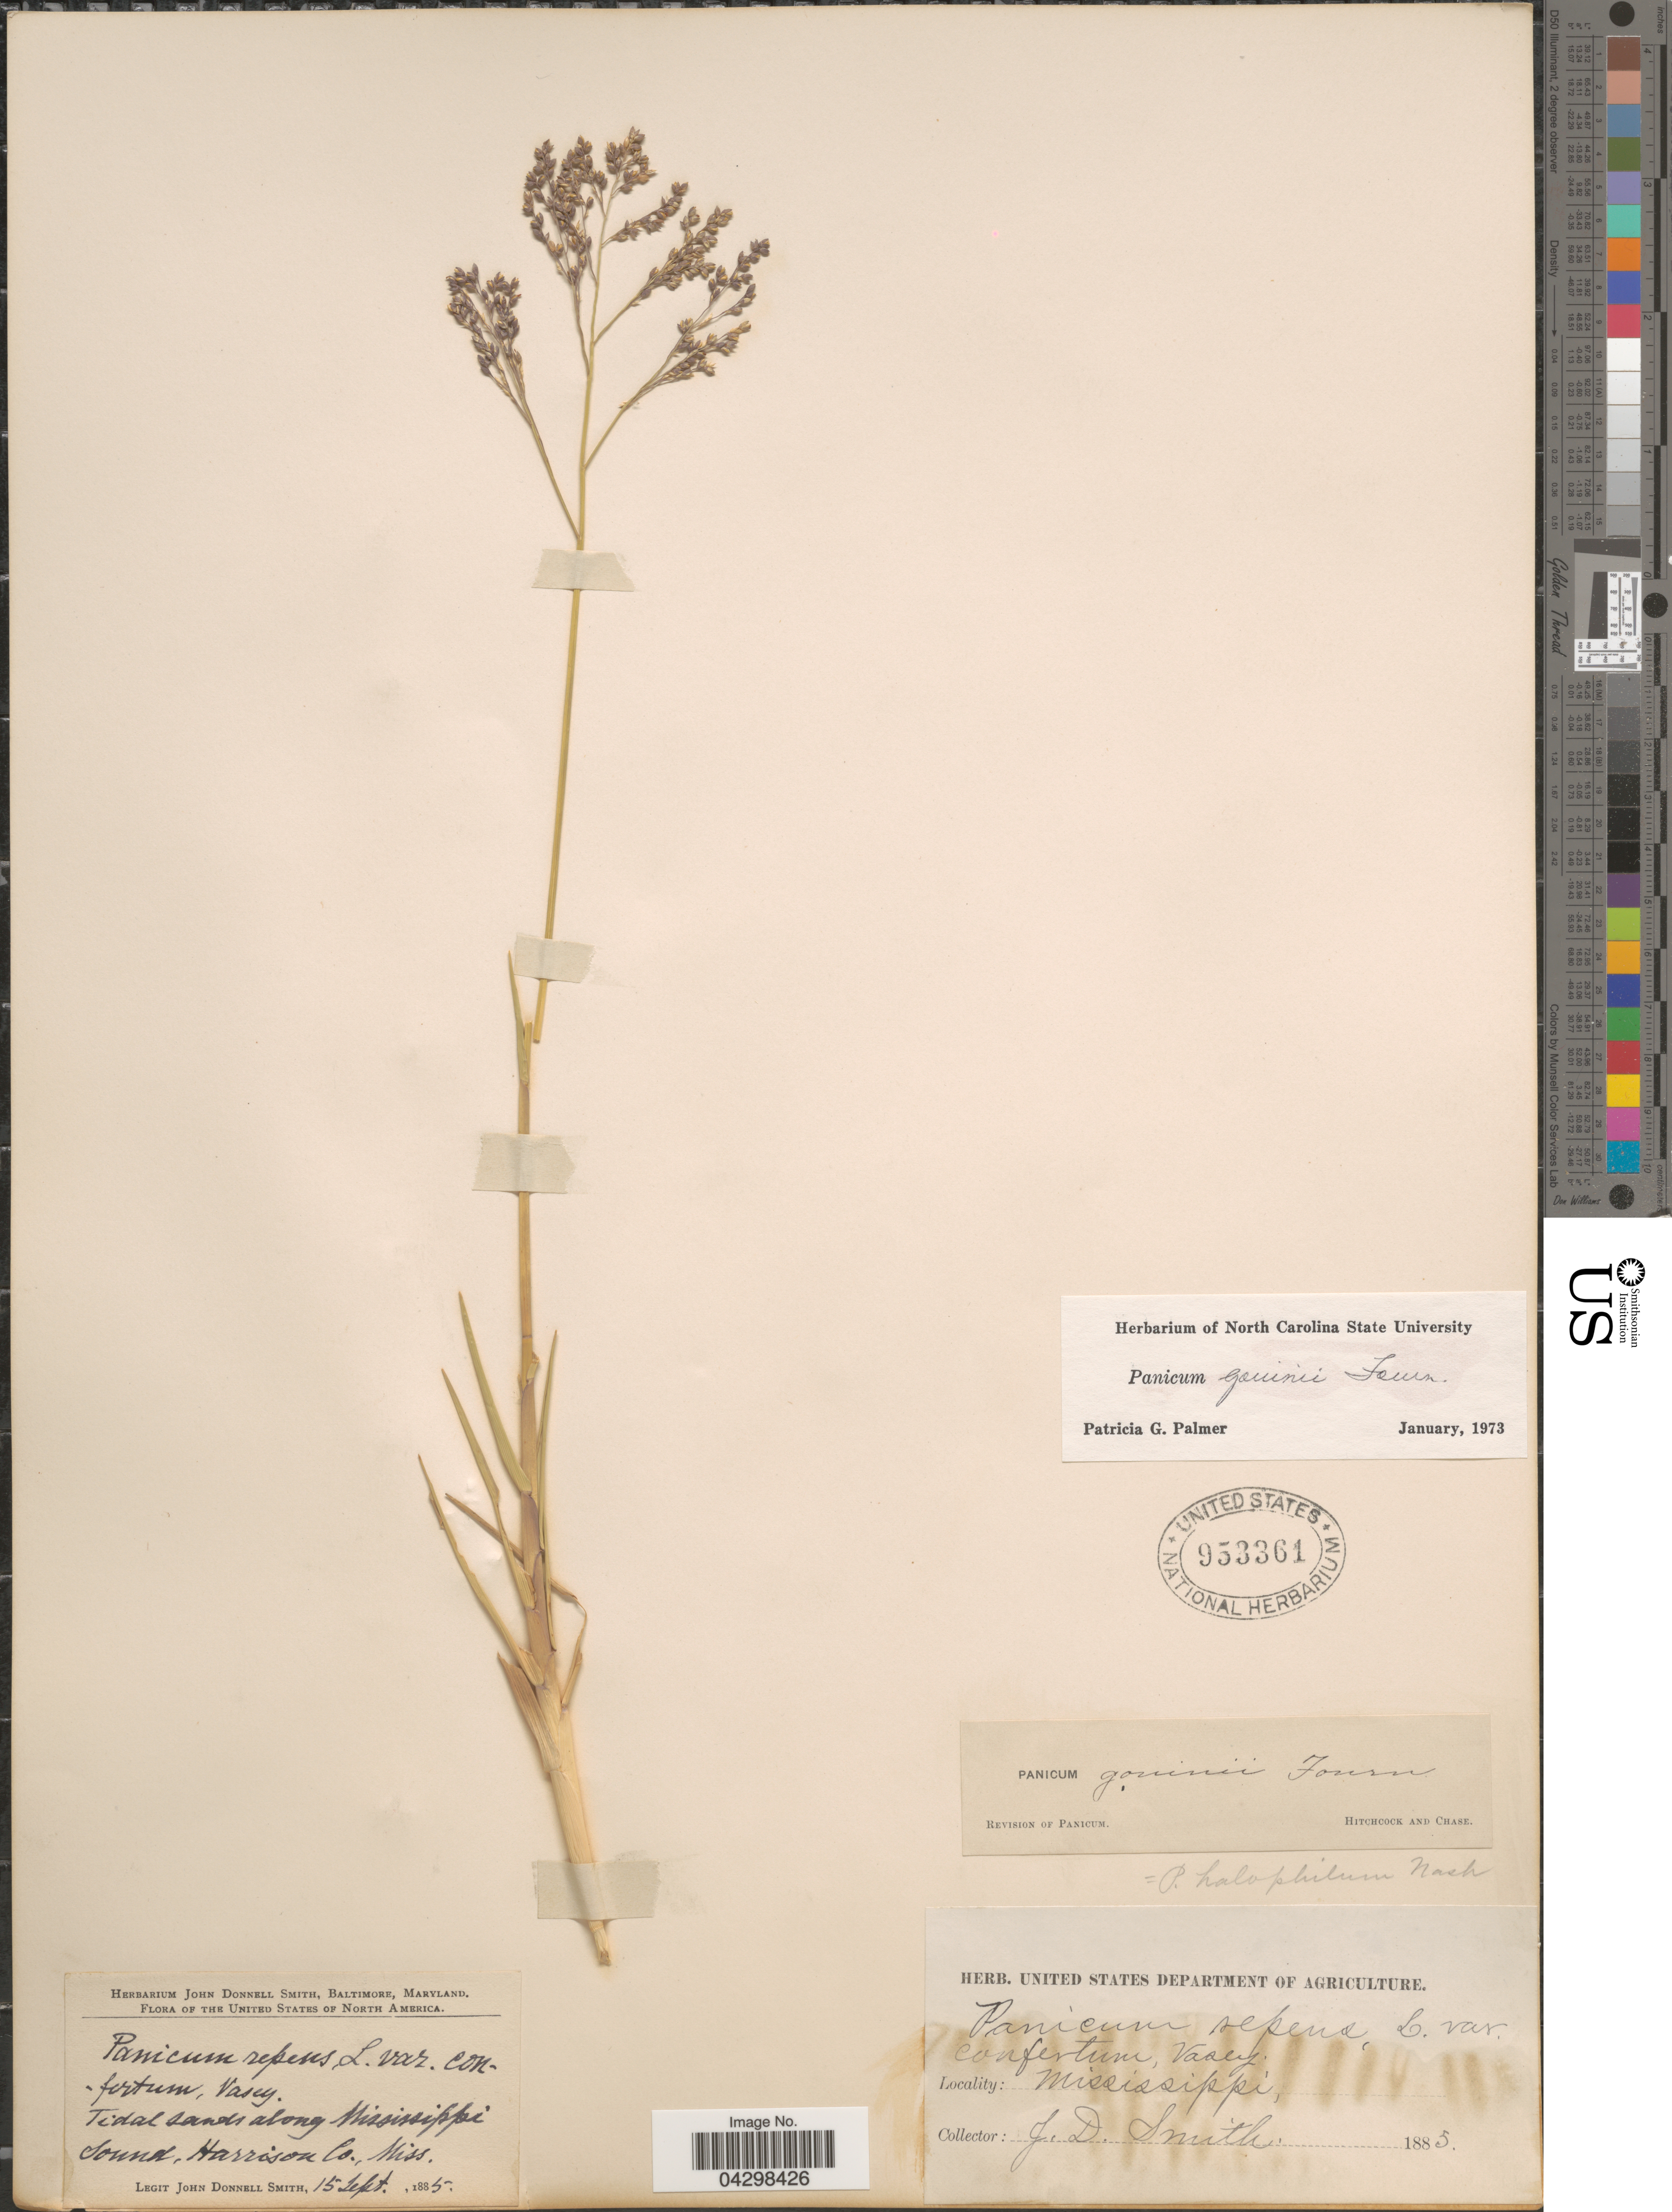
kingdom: Plantae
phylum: Tracheophyta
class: Liliopsida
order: Poales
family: Poaceae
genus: Panicum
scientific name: Panicum gouinii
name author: E. Fourn.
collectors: J. Donnell Smith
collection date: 1885-09-15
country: United States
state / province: Mississippi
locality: The United States of North America. Tidal sands along Mississippi Sound, Harrison Co.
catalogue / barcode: US 953361